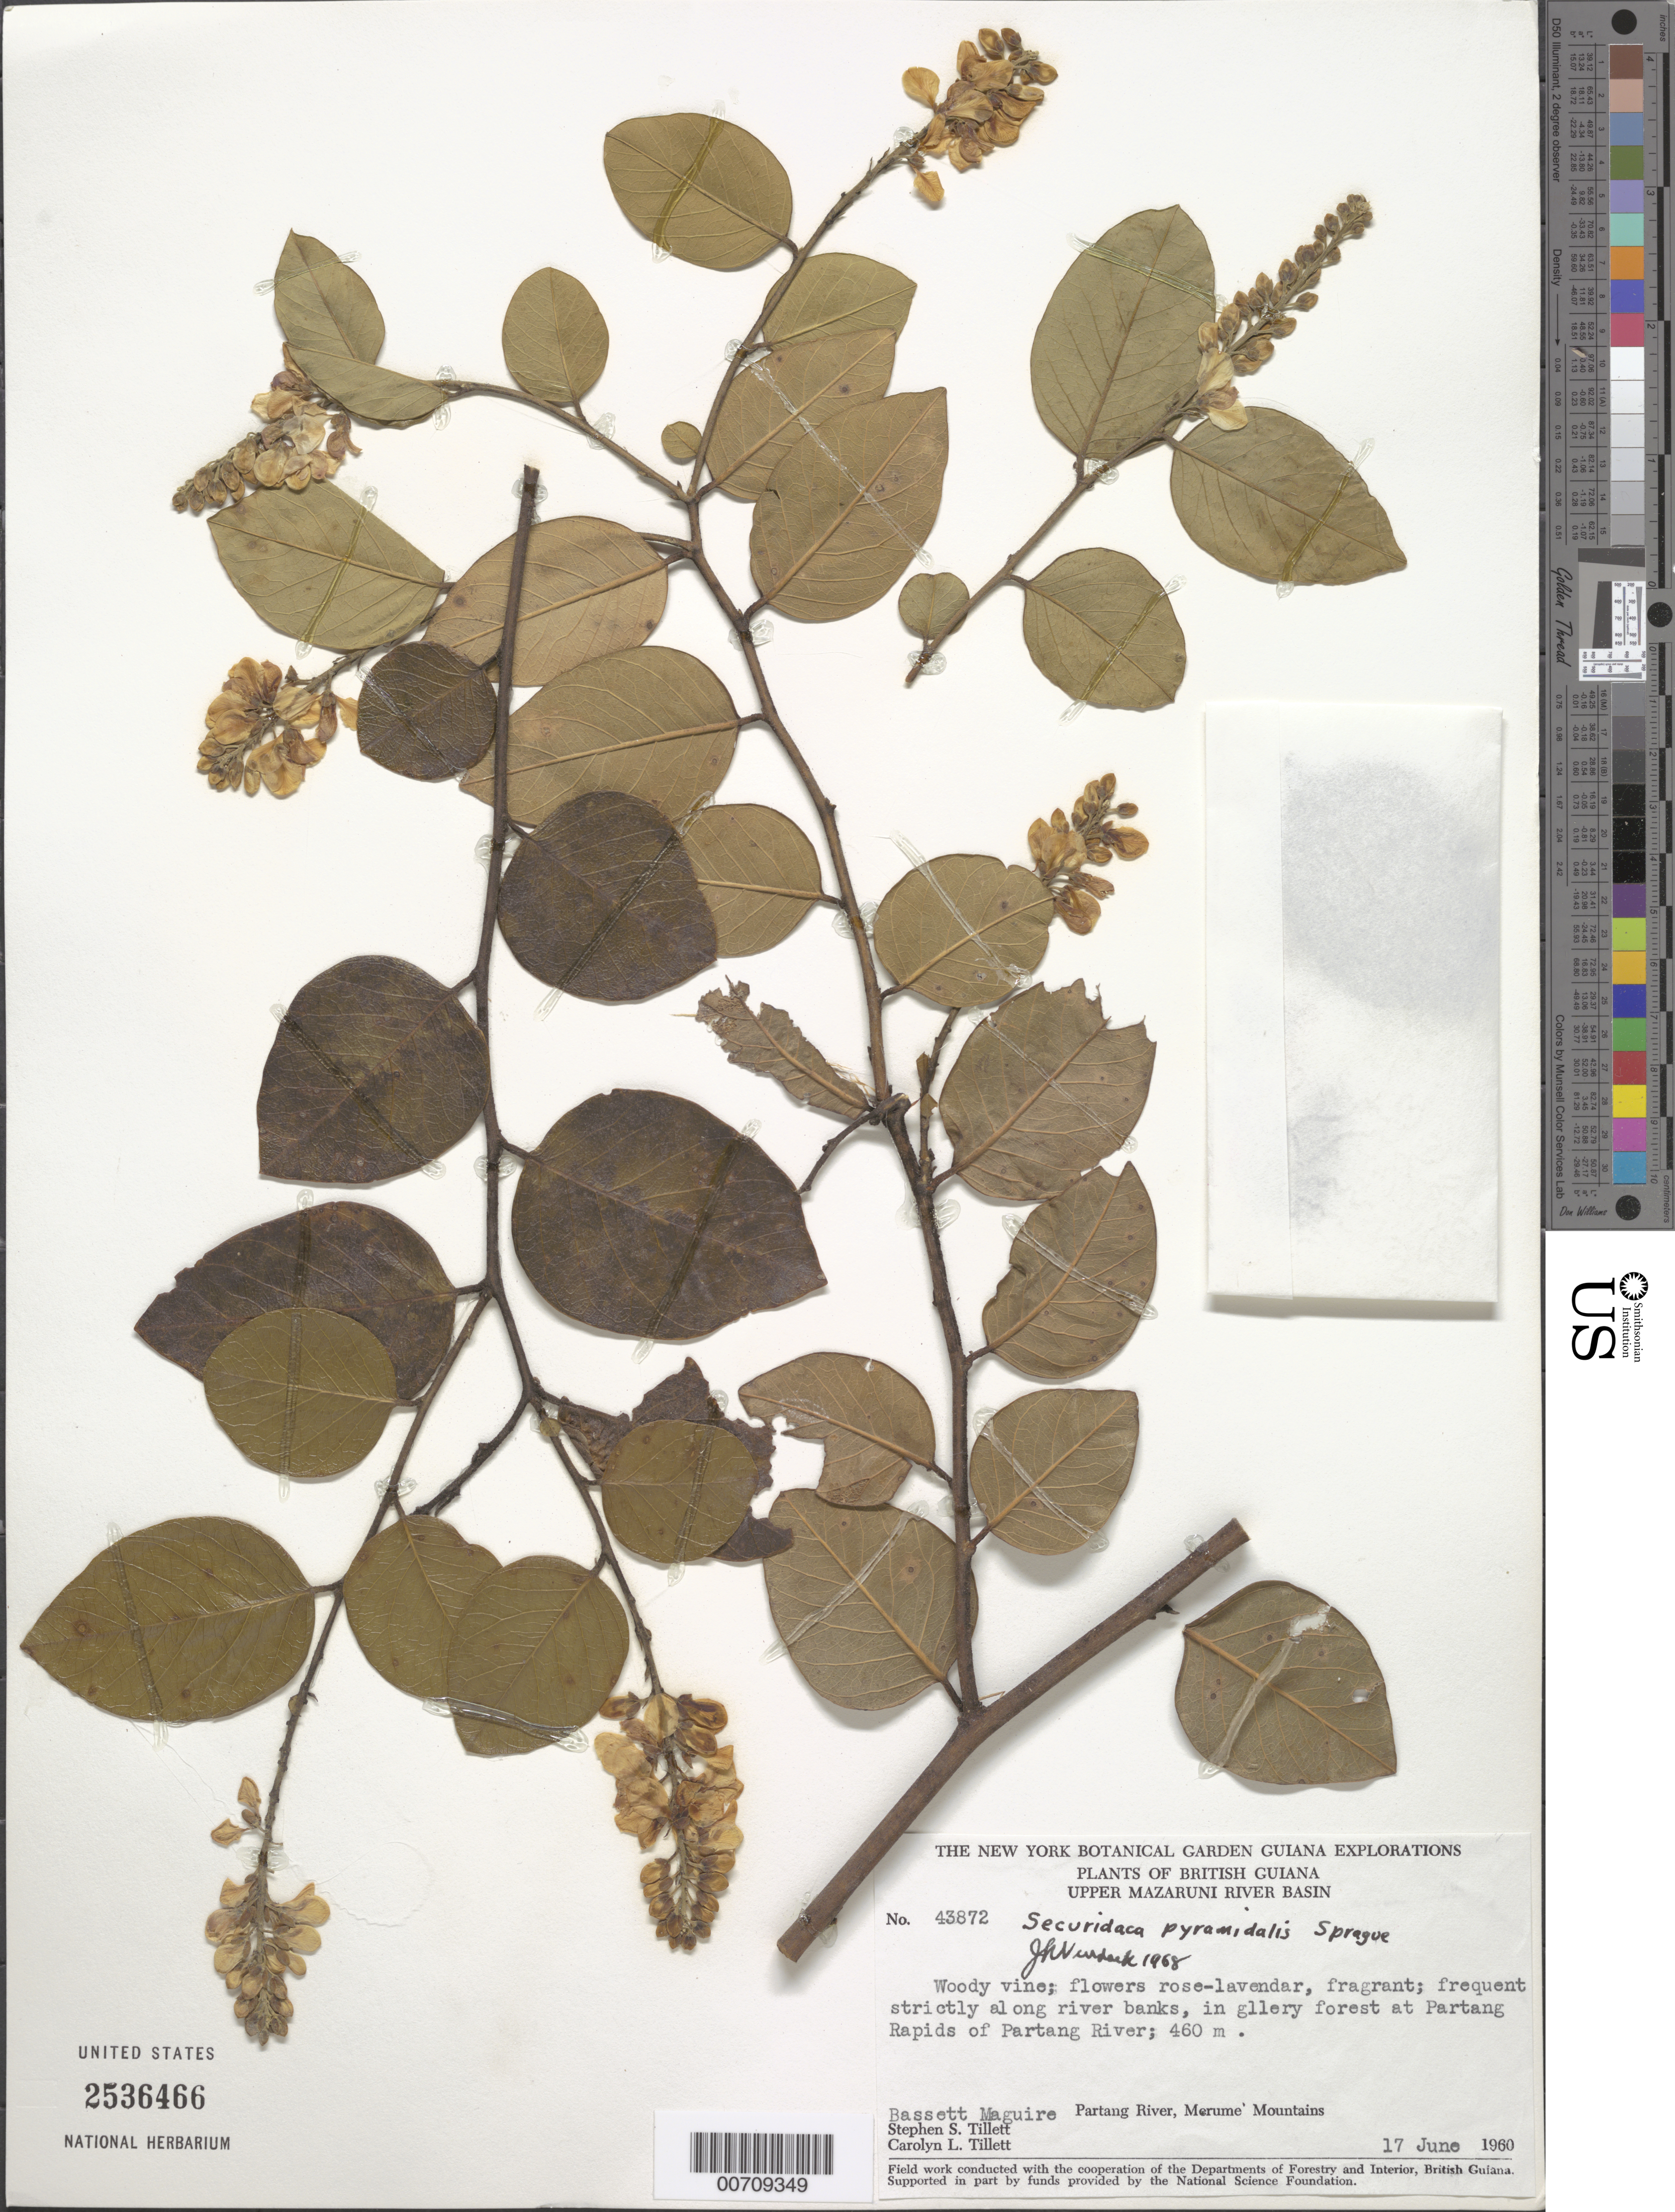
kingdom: Plantae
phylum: Tracheophyta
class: Magnoliopsida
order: Fabales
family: Polygalaceae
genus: Securidaca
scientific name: Securidaca pyramidalis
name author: Sprague ex Sandwith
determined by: Wurdack, John J., (US), US (UNITED STATES)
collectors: B. Maguire, S. S. Tillett & C. L. Tillett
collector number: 43872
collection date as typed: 17-Jun-60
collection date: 1960-06-17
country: Guyana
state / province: Cuyuni-Mazaruni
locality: Imbaimadai Savanna, adjacent to Partang Rapids, Partang River, Merume Mts.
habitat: Gallery forest, savannas adjacent to Partang Rapid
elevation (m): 460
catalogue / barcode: US 2536466